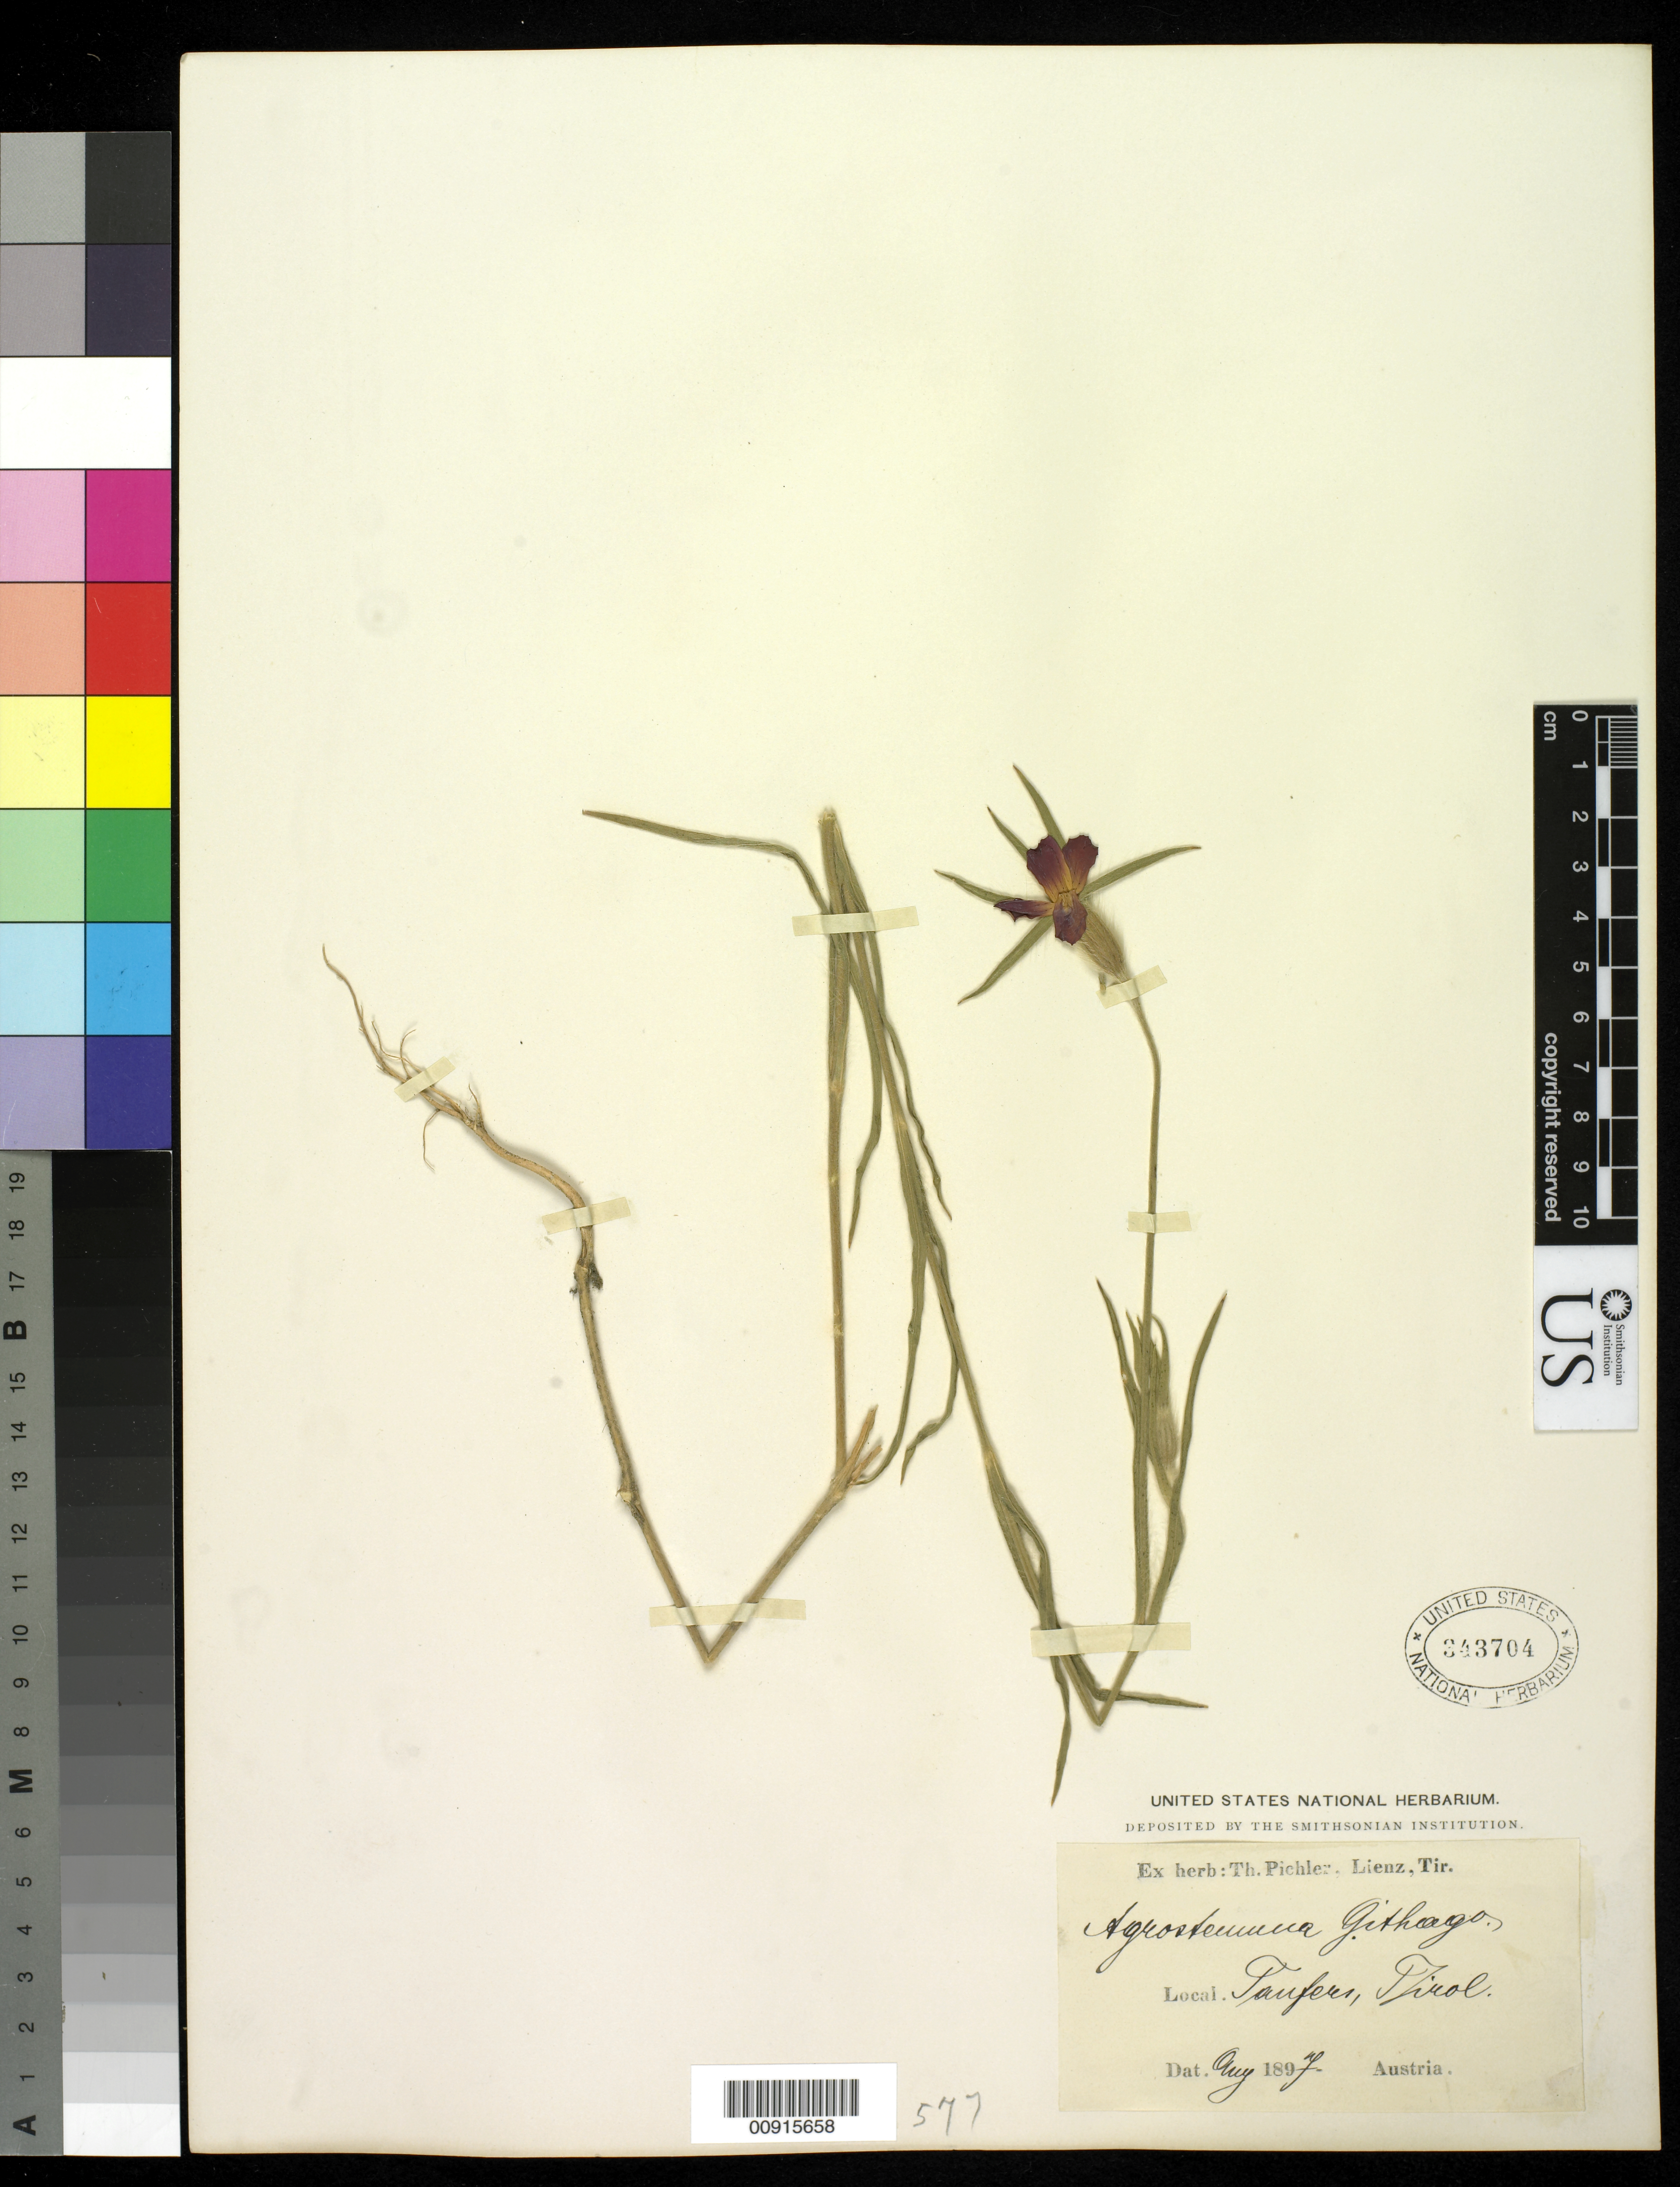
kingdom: Plantae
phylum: Tracheophyta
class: Magnoliopsida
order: Caryophyllales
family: Caryophyllaceae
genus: Agrostemma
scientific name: Agrostemma githago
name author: L.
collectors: ex herb. T. Pichler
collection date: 1897-05/1897-08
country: Austria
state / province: Tirol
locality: Taufers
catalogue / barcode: US 343704